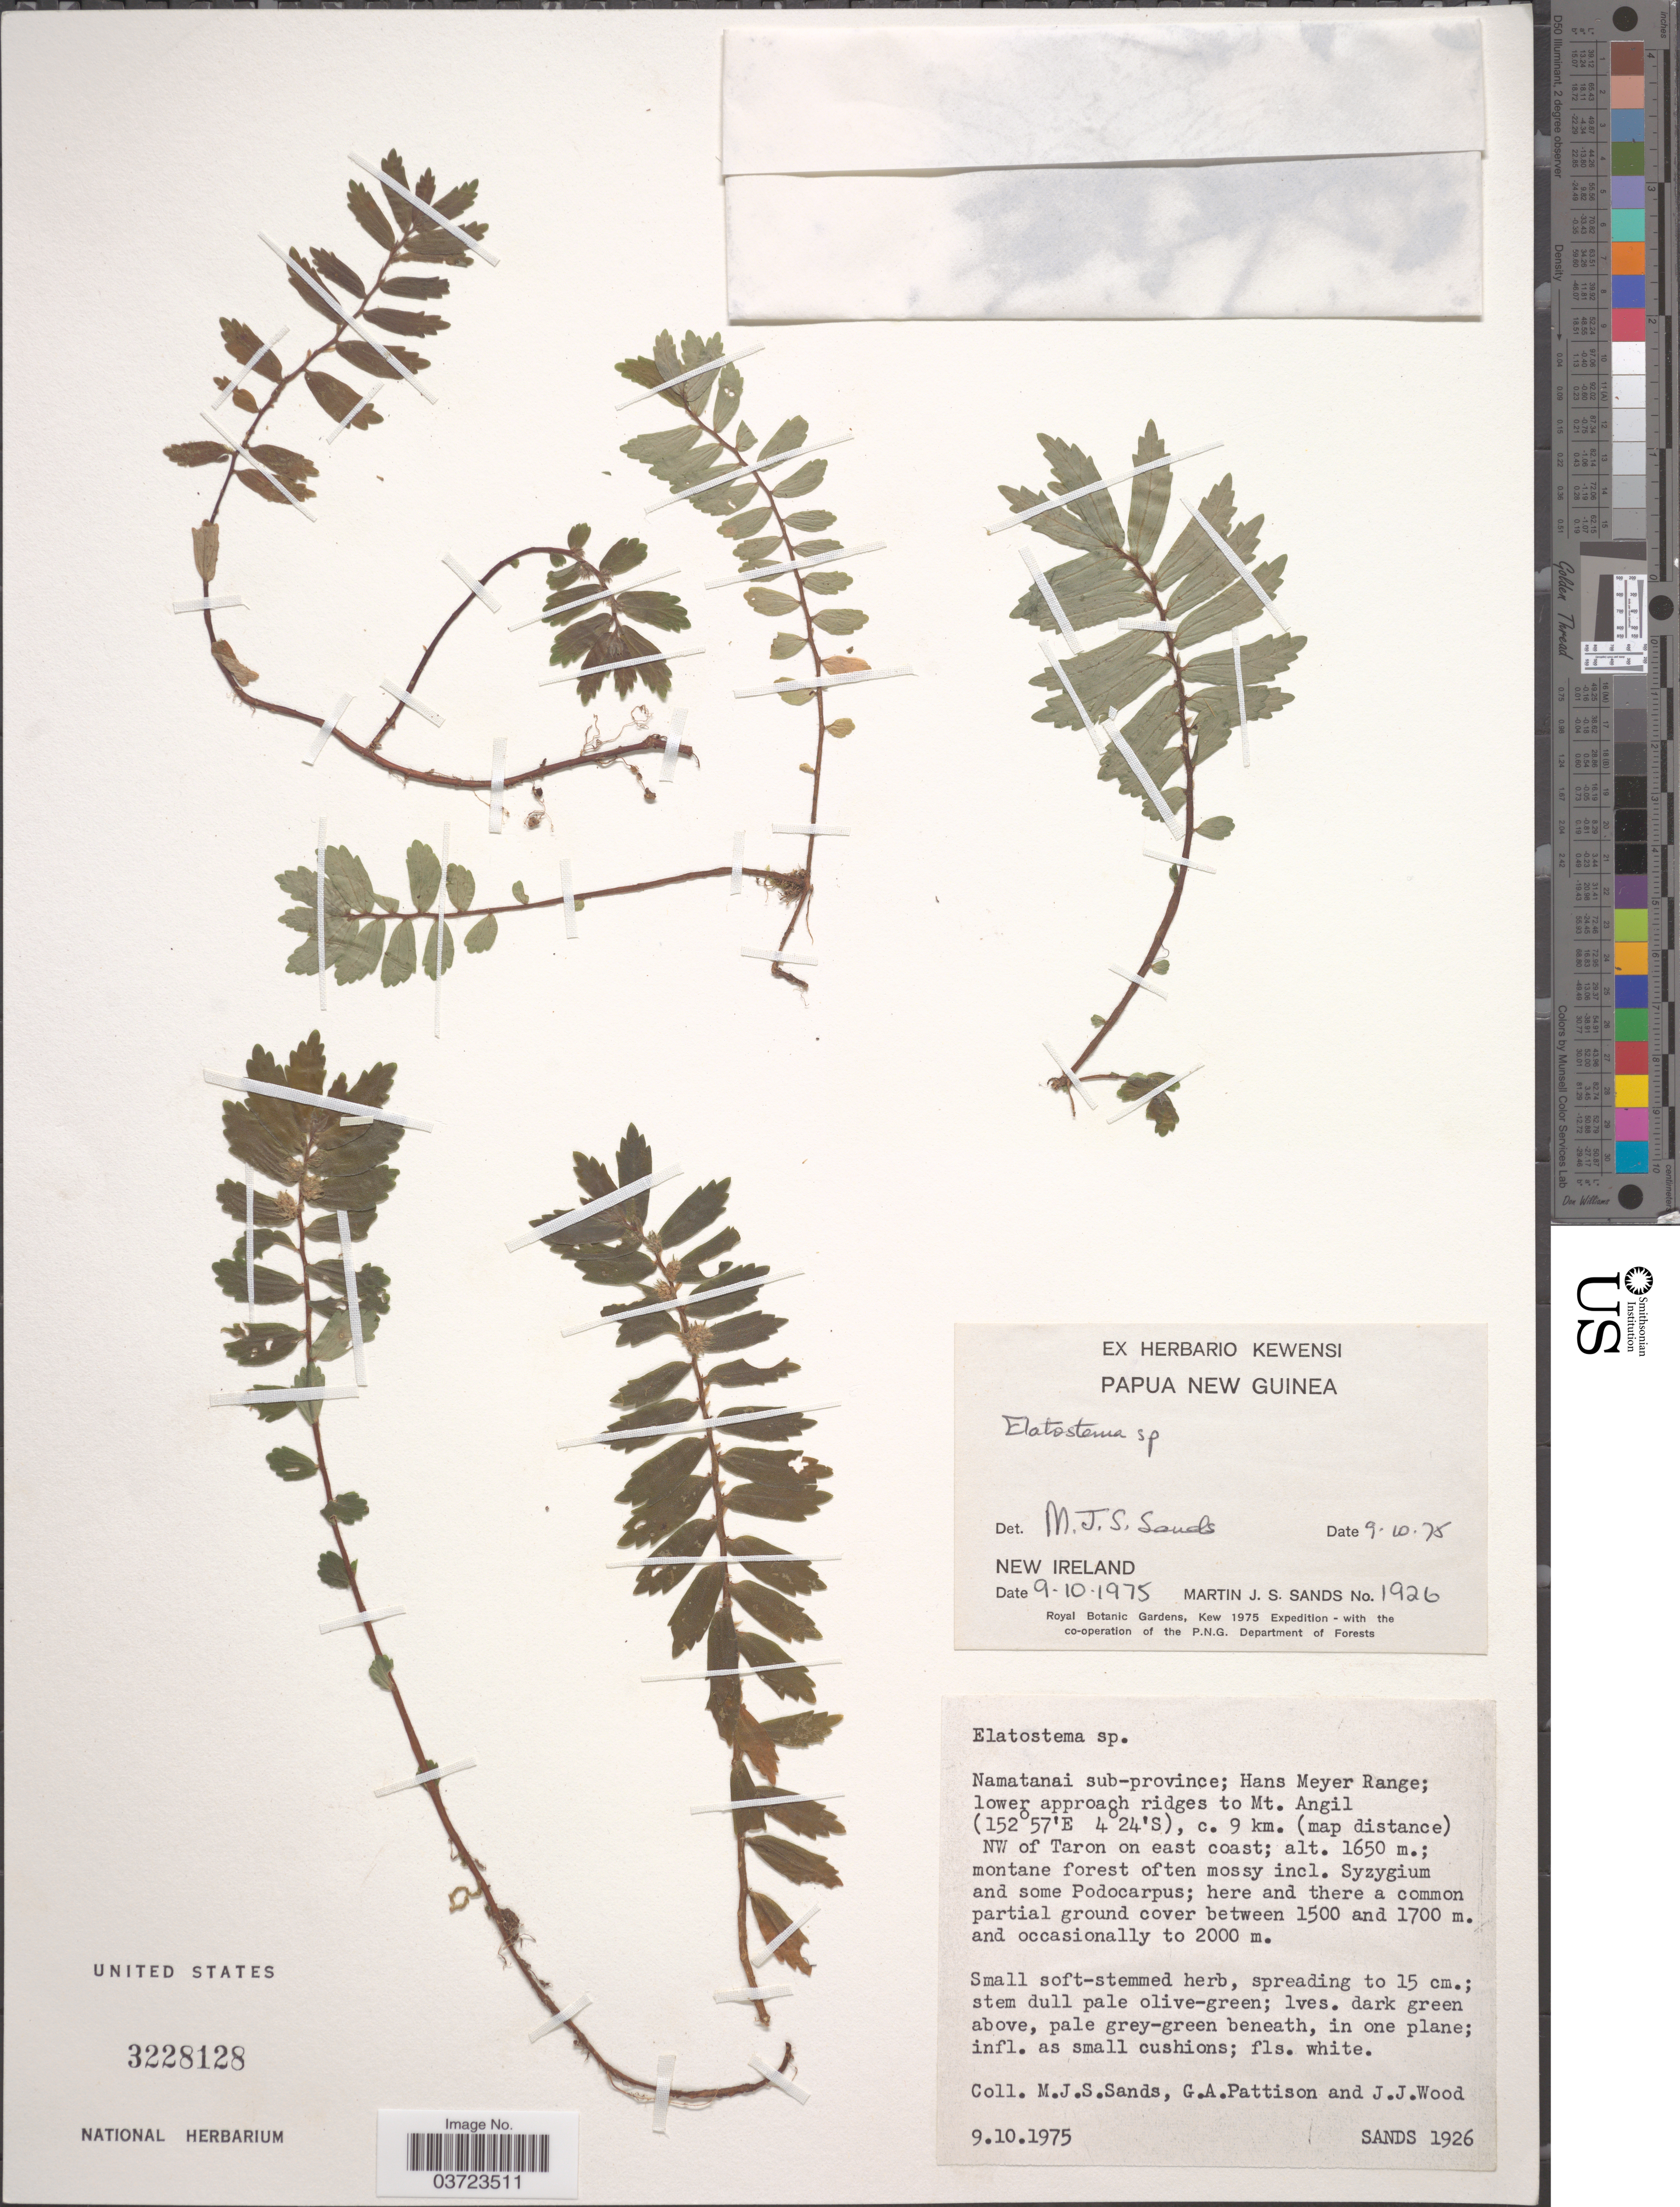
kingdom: Plantae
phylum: Tracheophyta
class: Magnoliopsida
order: Rosales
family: Urticaceae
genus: Elatostema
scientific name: Elatostema sp.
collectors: M. Sands, G. Pattison & J. Wood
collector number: SANDS 1926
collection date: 1975-10-09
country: Papua New Guinea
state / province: New Ireland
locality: Namatanai sub-province; Hans Meyer Range; lower approach ridges to Mt. Angil, c. 9 km. (map distance) NW of Taron on east coast.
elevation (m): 1650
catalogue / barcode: US 3228128